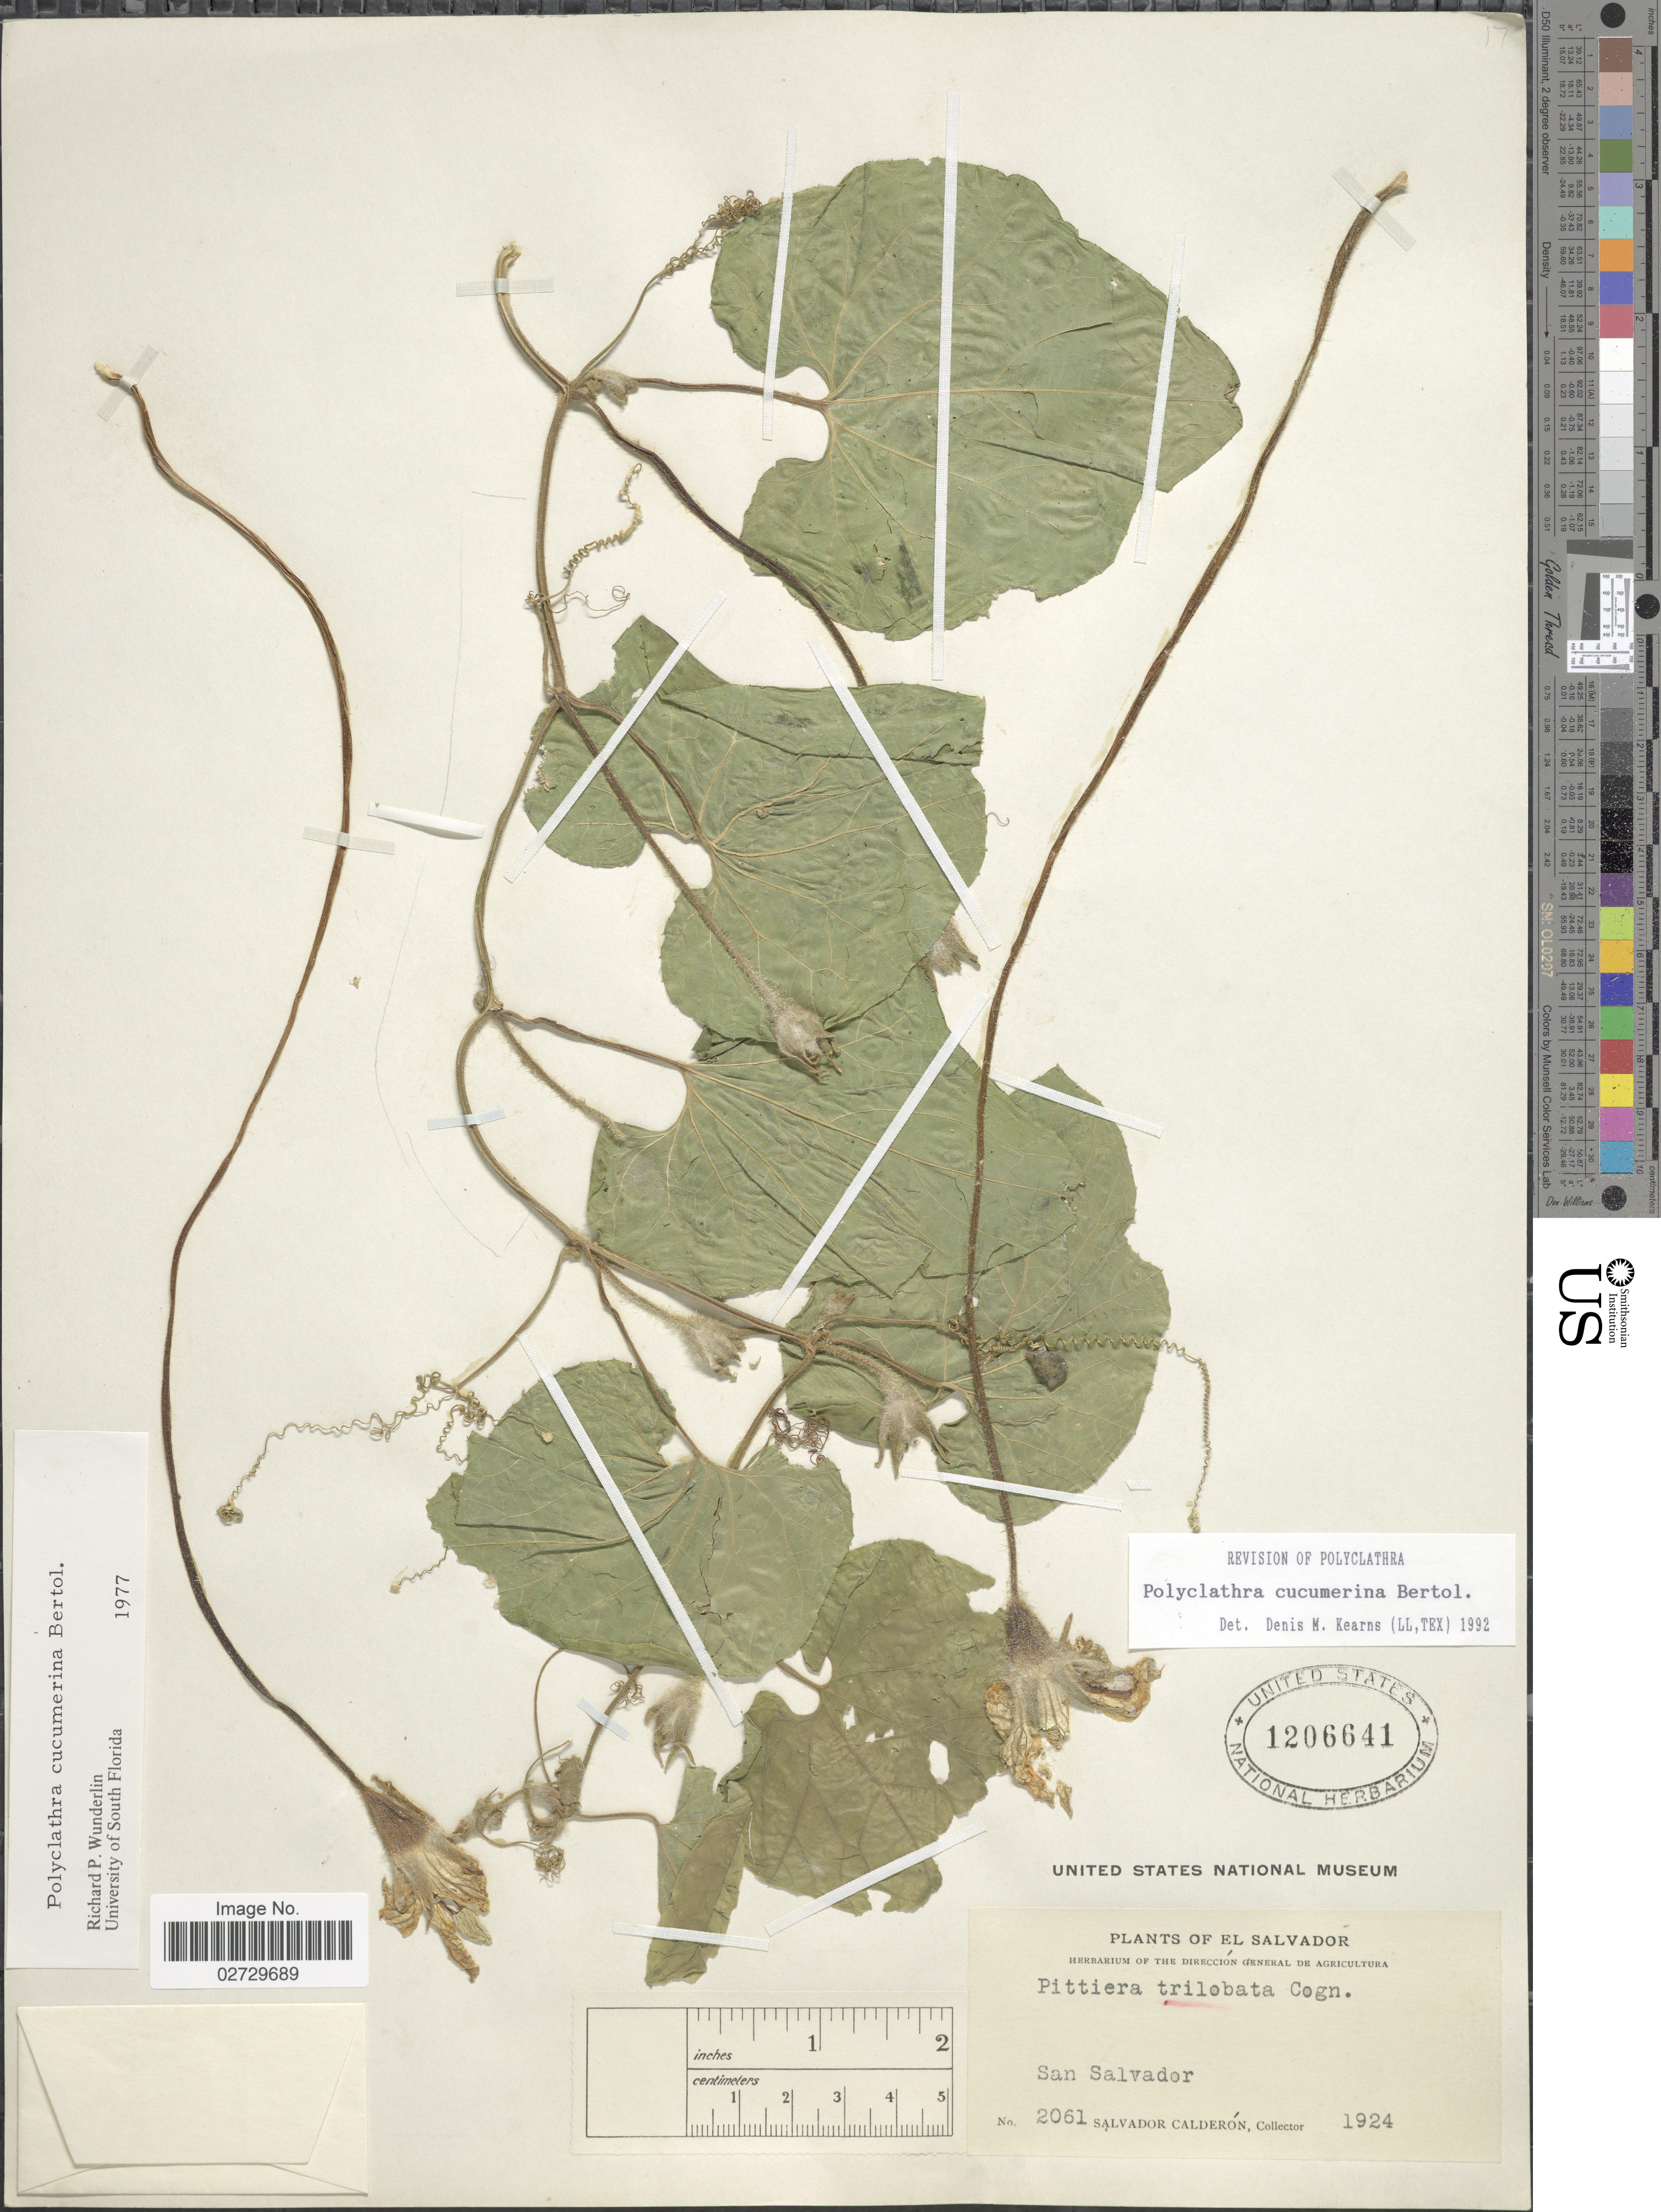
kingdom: Plantae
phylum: Tracheophyta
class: Magnoliopsida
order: Cucurbitales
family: Cucurbitaceae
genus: Polyclathra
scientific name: Polyclathra cucumerina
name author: Bertol.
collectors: S. Calderón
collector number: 2061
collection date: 1924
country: El Salvador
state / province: San Salvador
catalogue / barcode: US 1206641